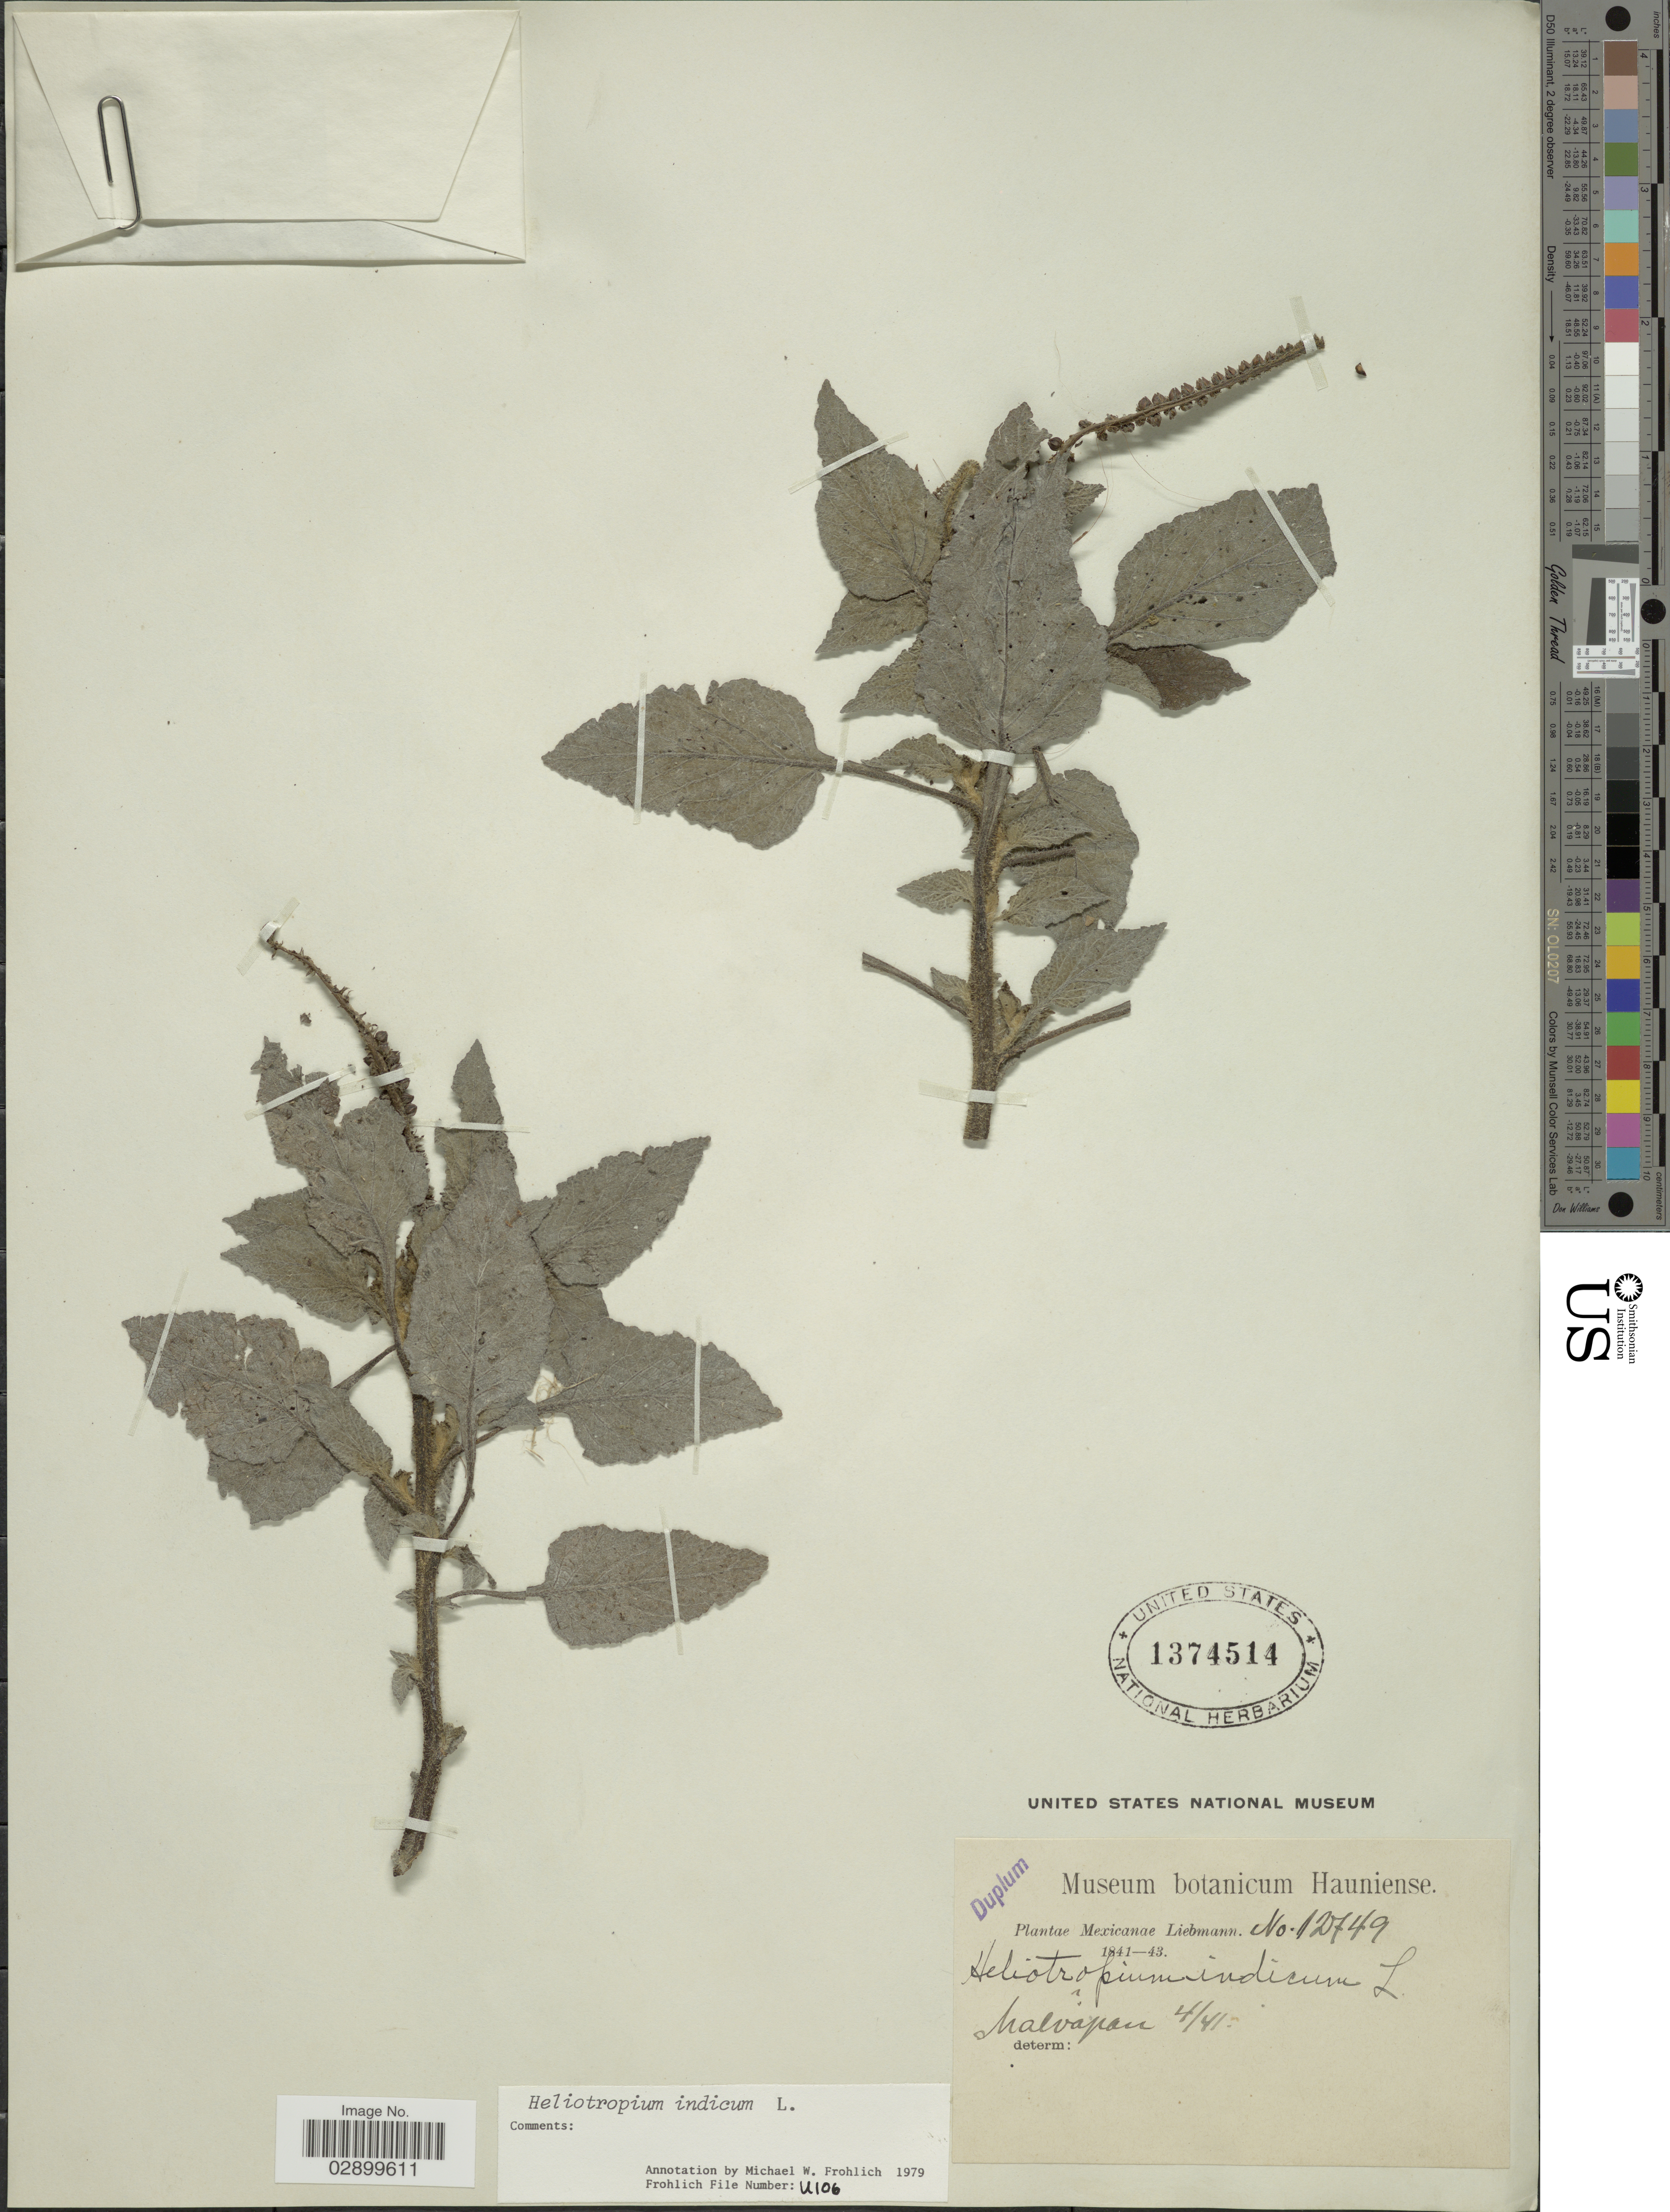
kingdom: Plantae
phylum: Tracheophyta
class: Magnoliopsida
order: Boraginales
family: Heliotropiaceae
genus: Heliotropium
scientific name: Heliotropium indicum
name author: L.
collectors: Liebmann, --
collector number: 12749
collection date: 1841-04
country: Mexico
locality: Malvapan [interpreted].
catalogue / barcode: US 1374514